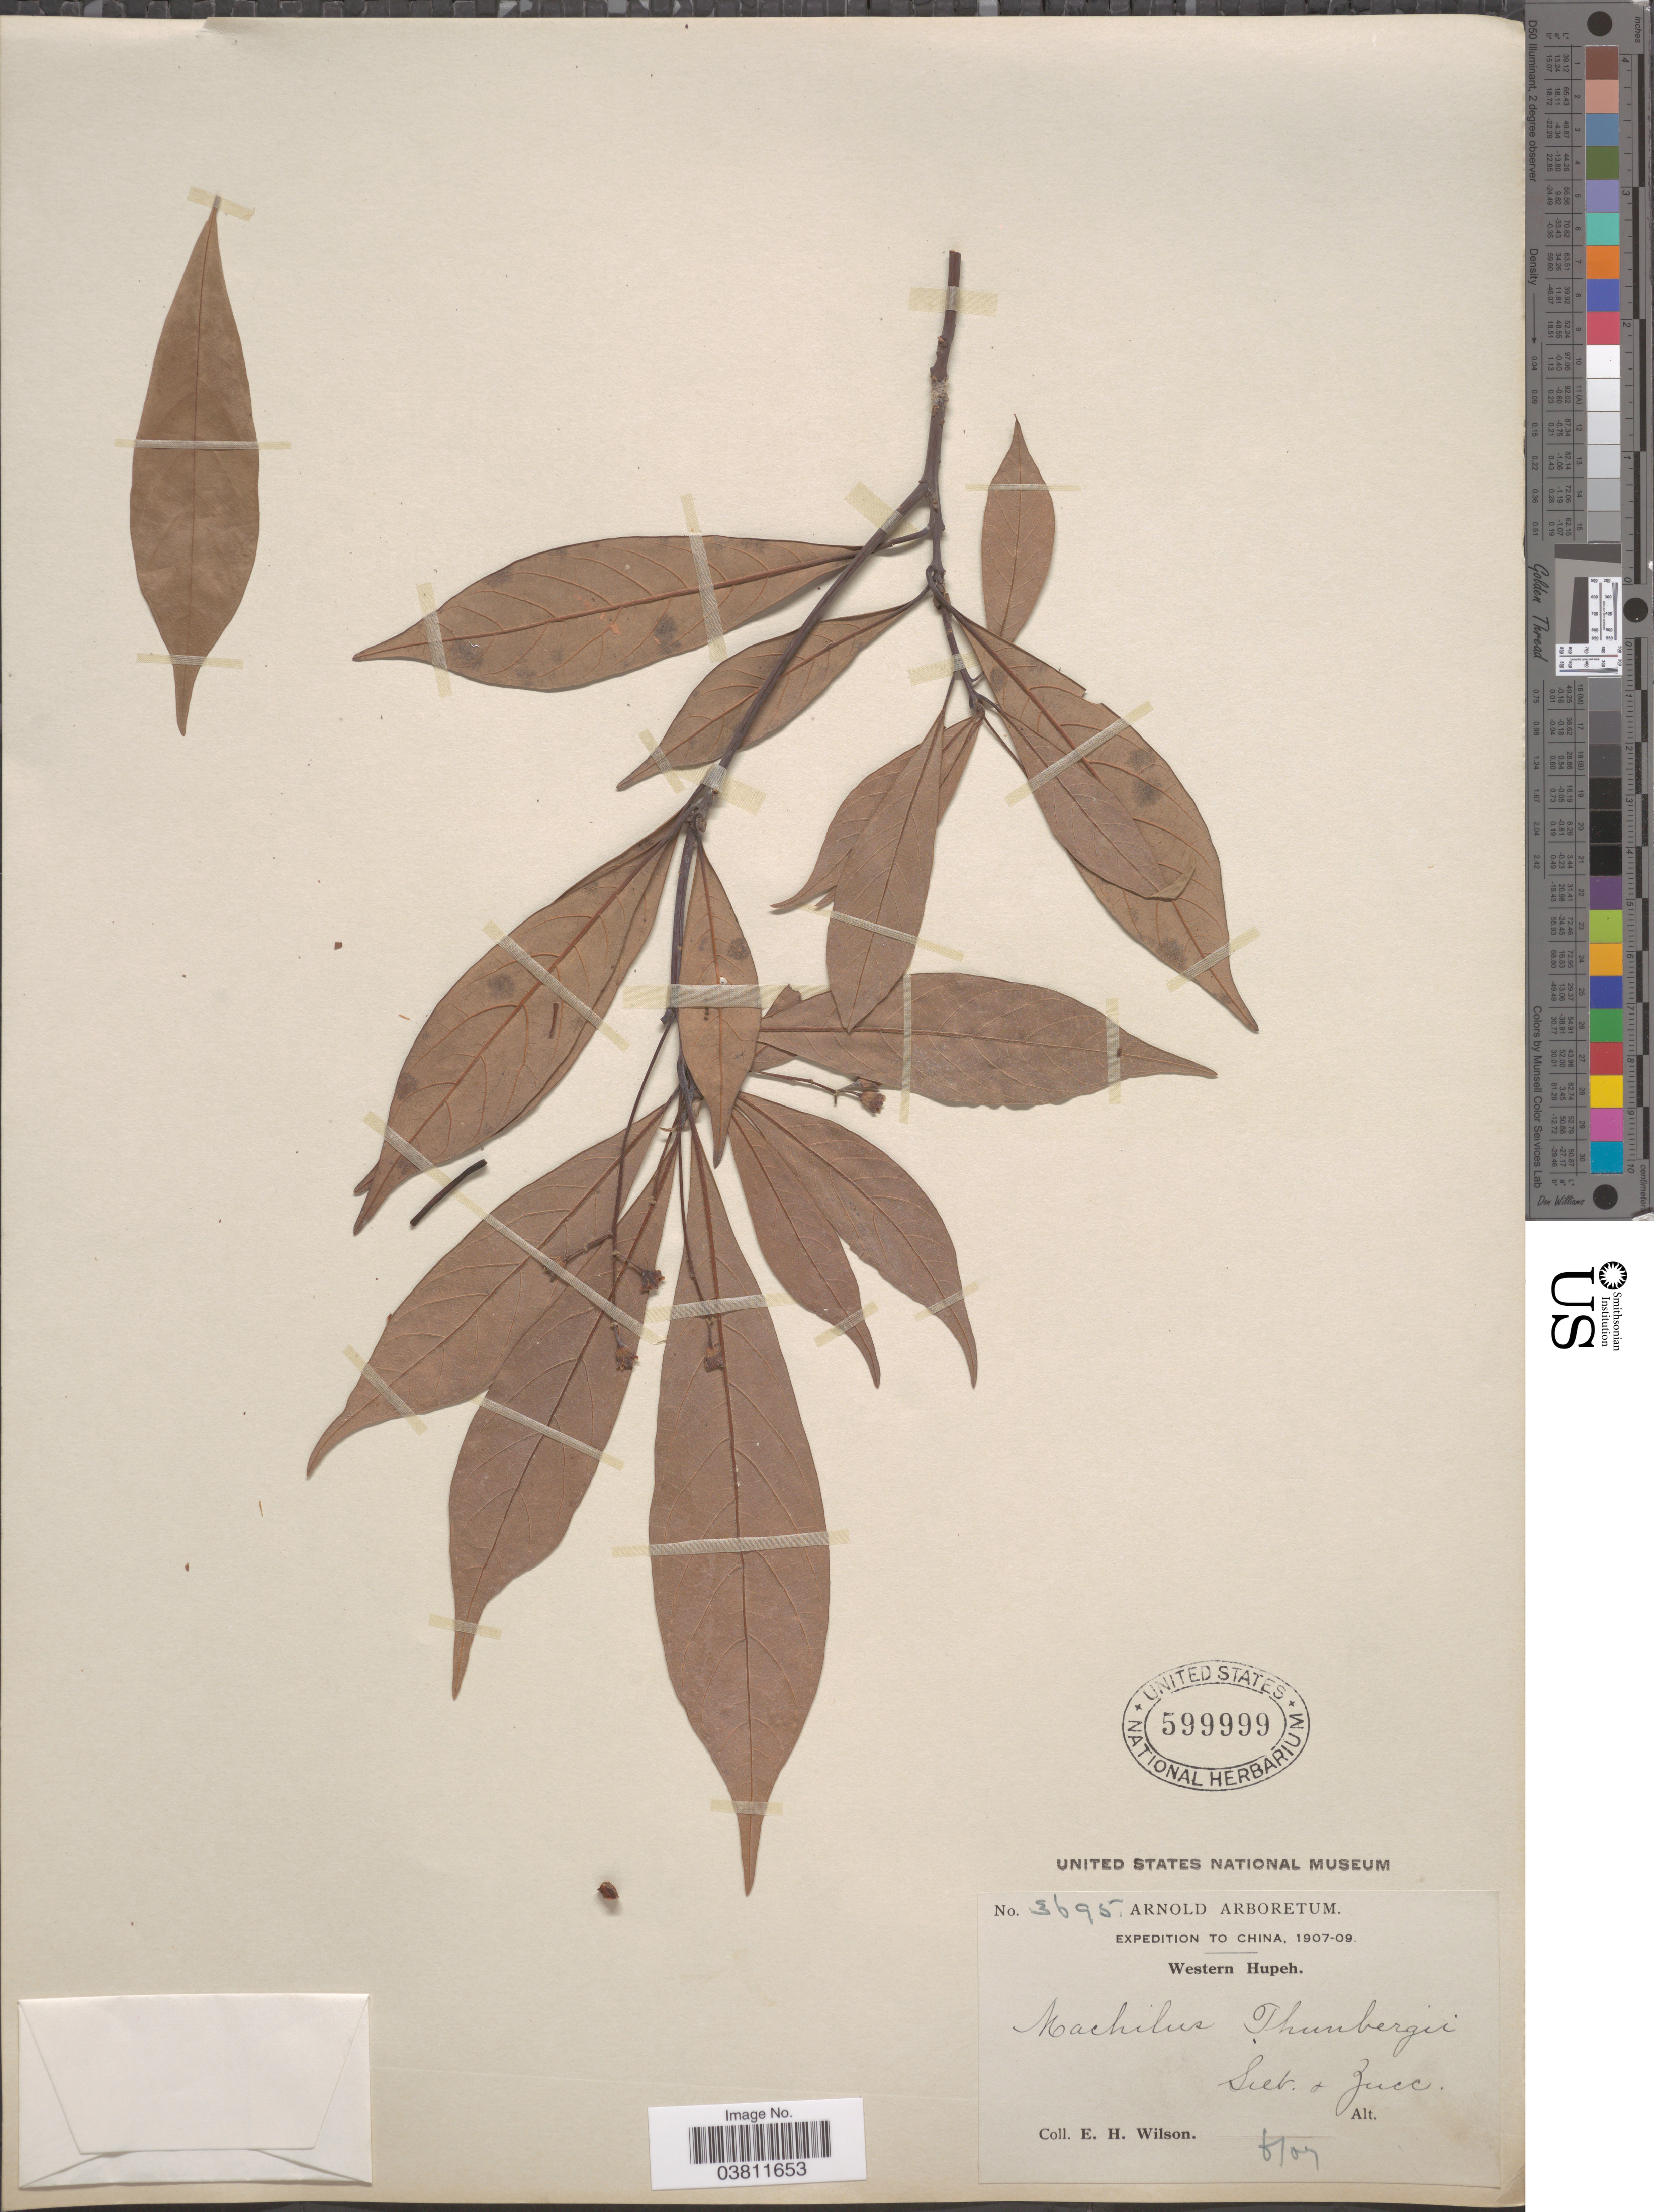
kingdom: Plantae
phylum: Tracheophyta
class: Magnoliopsida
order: Laurales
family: Lauraceae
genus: Machilus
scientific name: Machilus japonica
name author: Siebold & Zucc.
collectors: E. Wilson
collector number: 3695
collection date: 1907-06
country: China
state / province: Hubei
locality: Western Hupeh.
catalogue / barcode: US 599999